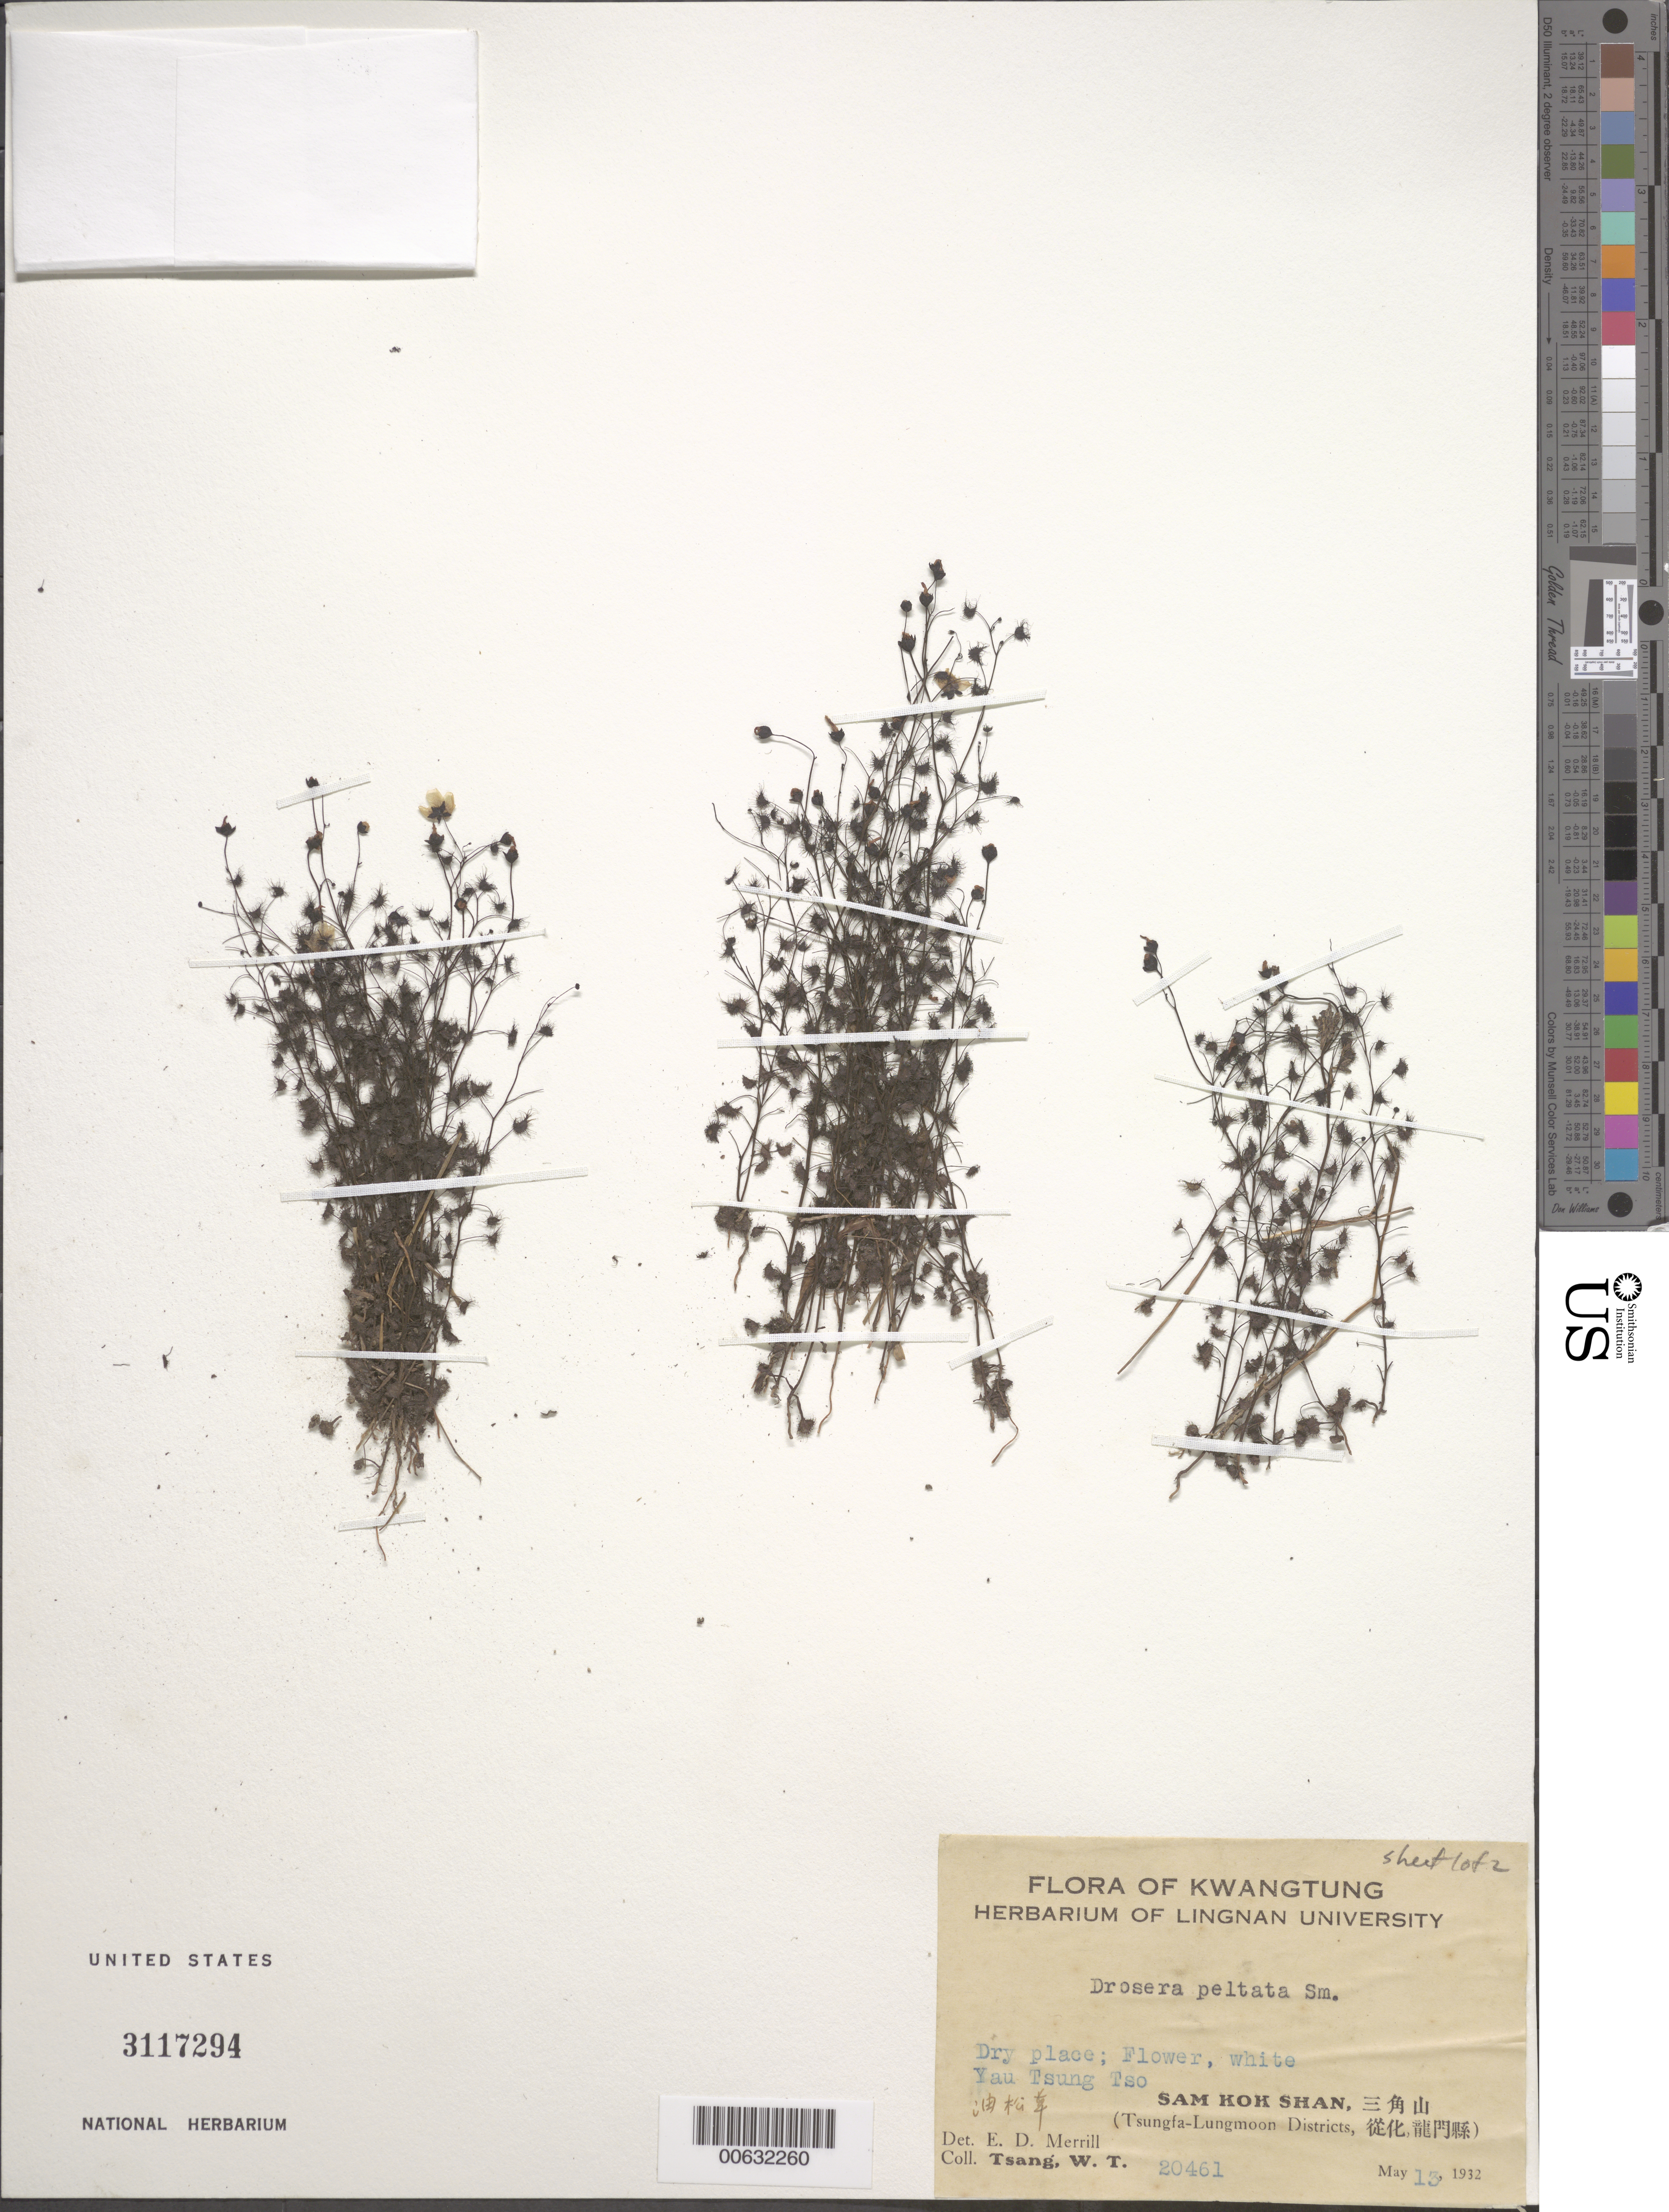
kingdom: Plantae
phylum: Tracheophyta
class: Magnoliopsida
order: Caryophyllales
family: Droseraceae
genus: Drosera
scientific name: Drosera peltata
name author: Sm. ex Willd.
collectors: W. T. Tsang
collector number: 20461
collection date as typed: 13 May 1932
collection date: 1932-05-13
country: China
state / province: Guangdong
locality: Sam kok shan, yautsung tso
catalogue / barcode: US 3117294